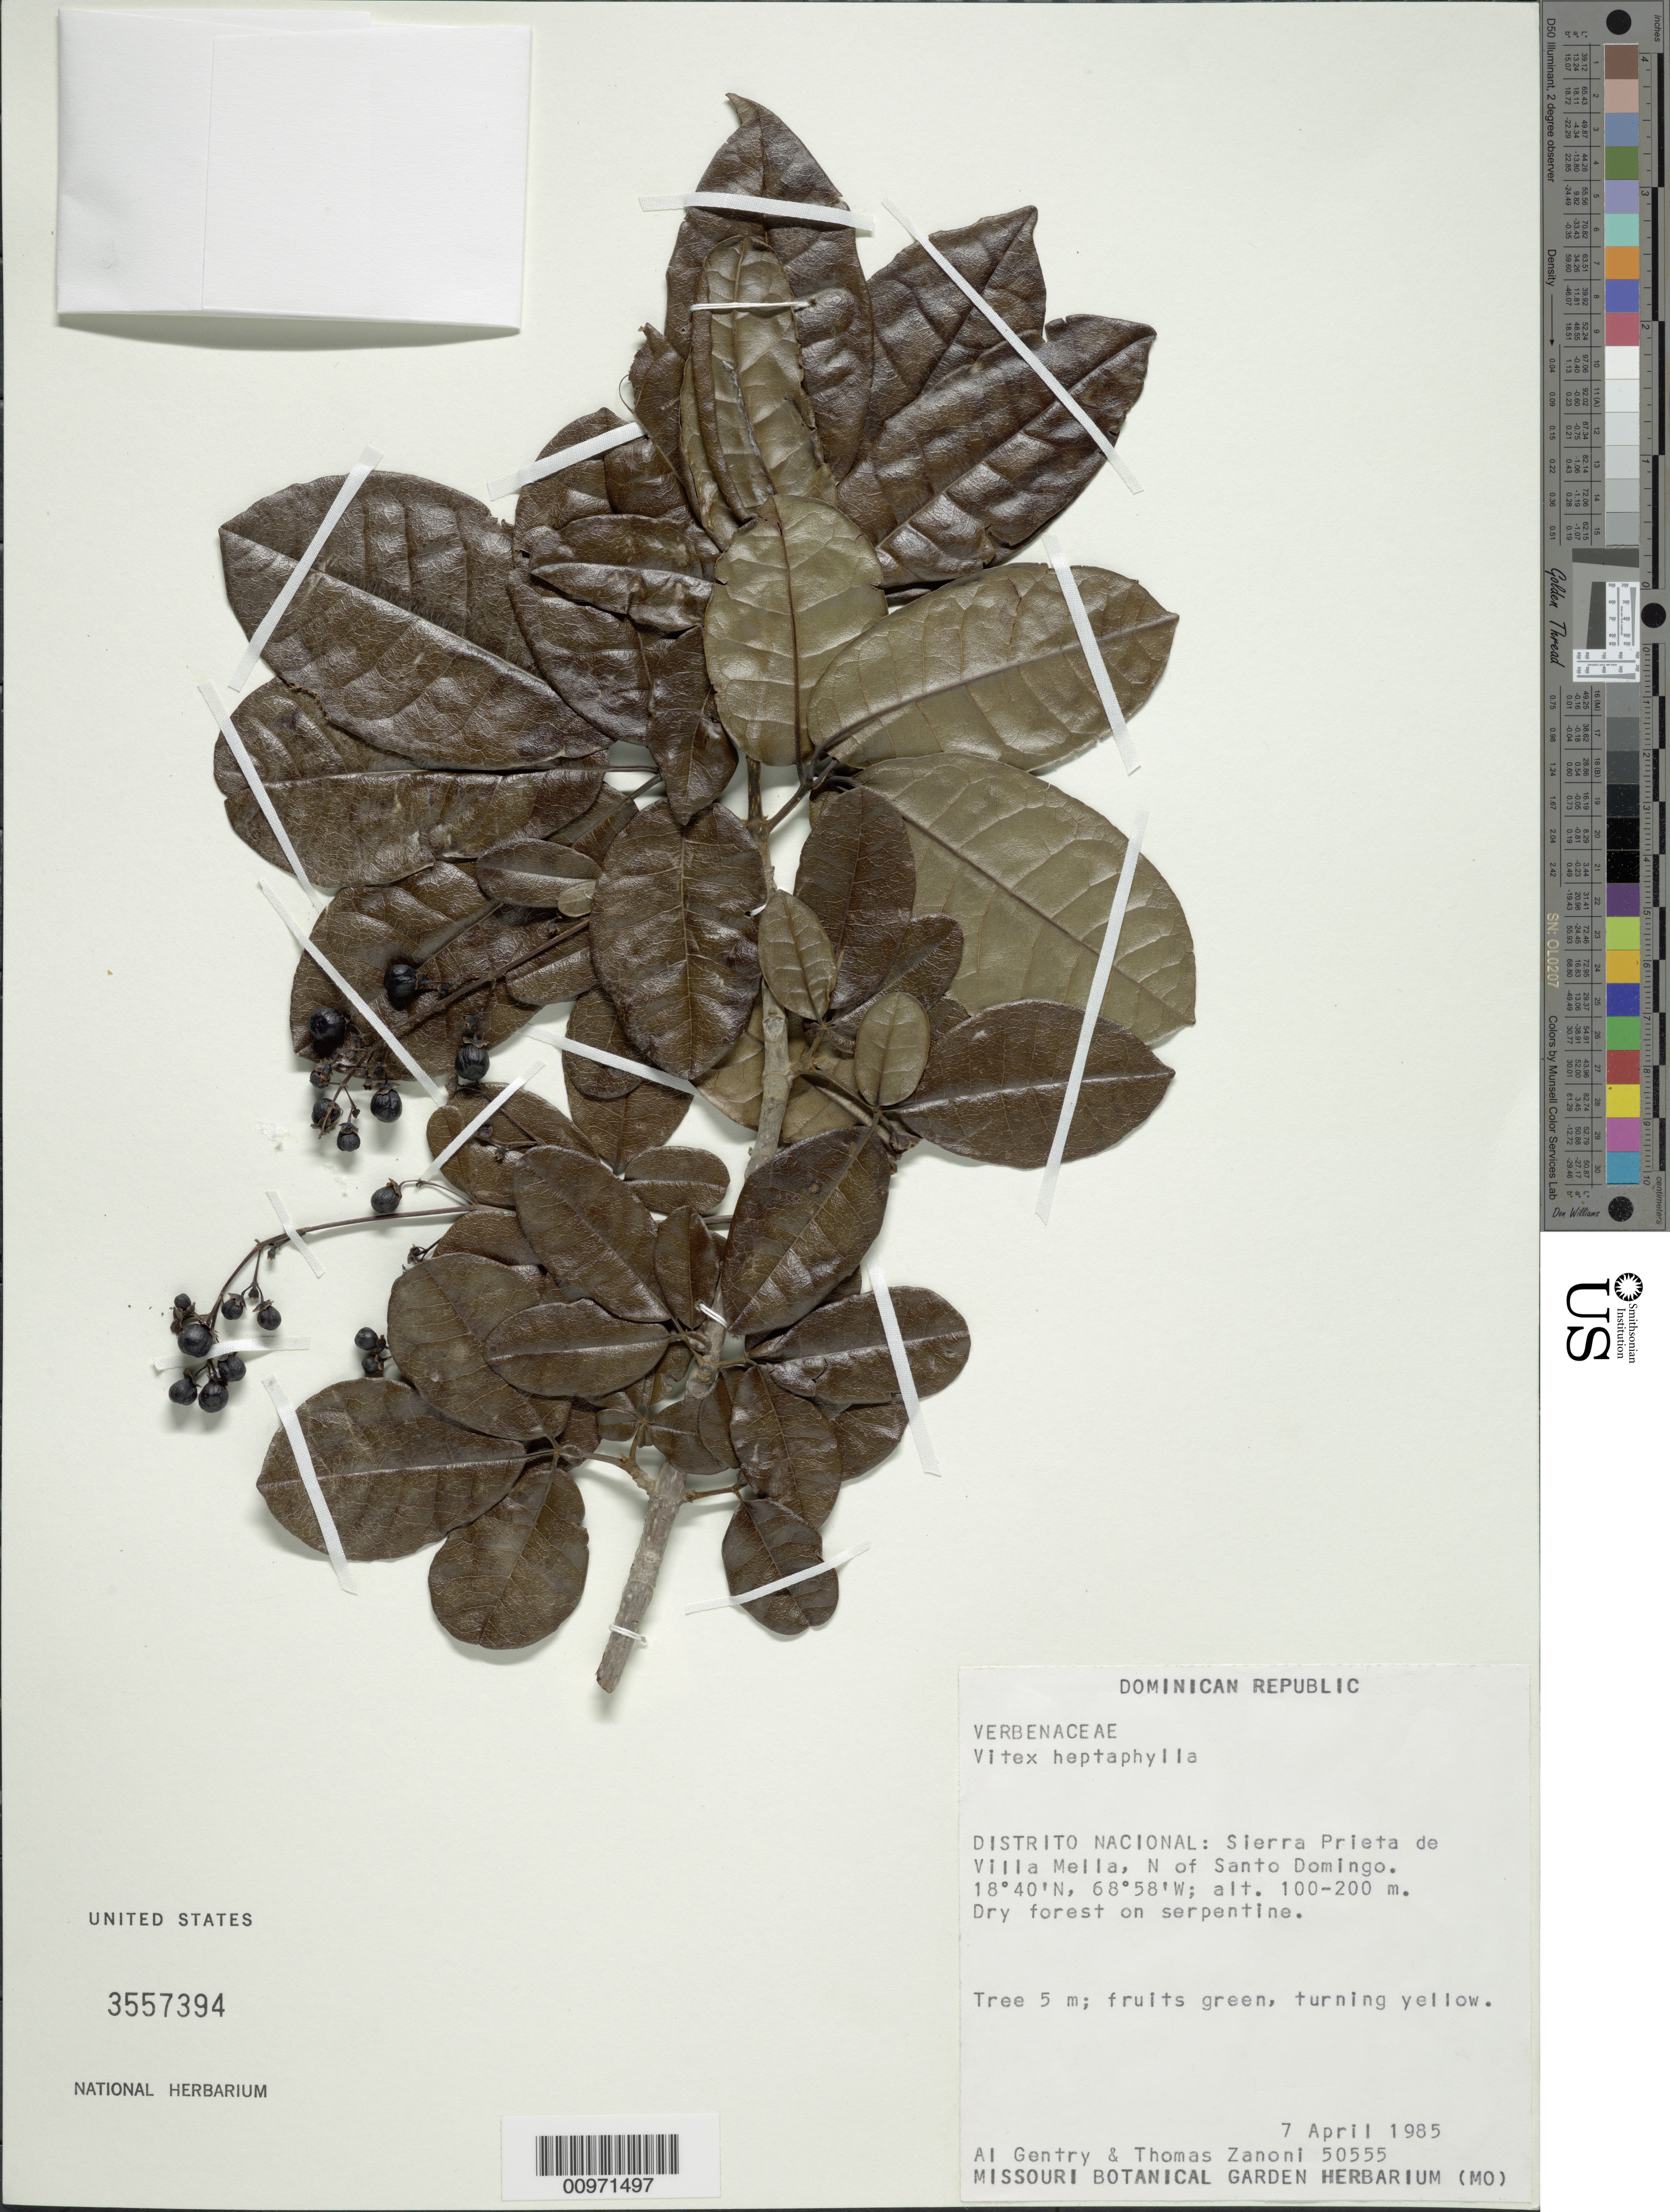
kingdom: Plantae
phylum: Tracheophyta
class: Magnoliopsida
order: Lamiales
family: Lamiaceae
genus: Vitex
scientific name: Vitex heptaphylla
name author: A. Juss.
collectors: A. H. Gentry & T. A. Zanoni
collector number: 50555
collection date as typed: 07 Apr 1985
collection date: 1985-04-07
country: Dominican Republic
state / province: Distrito Nacional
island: Hispaniola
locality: Sierra Prieta de Villa Mella, N of Santo Domingo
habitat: Dry forest on serpentine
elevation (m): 100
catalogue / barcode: US 3557394